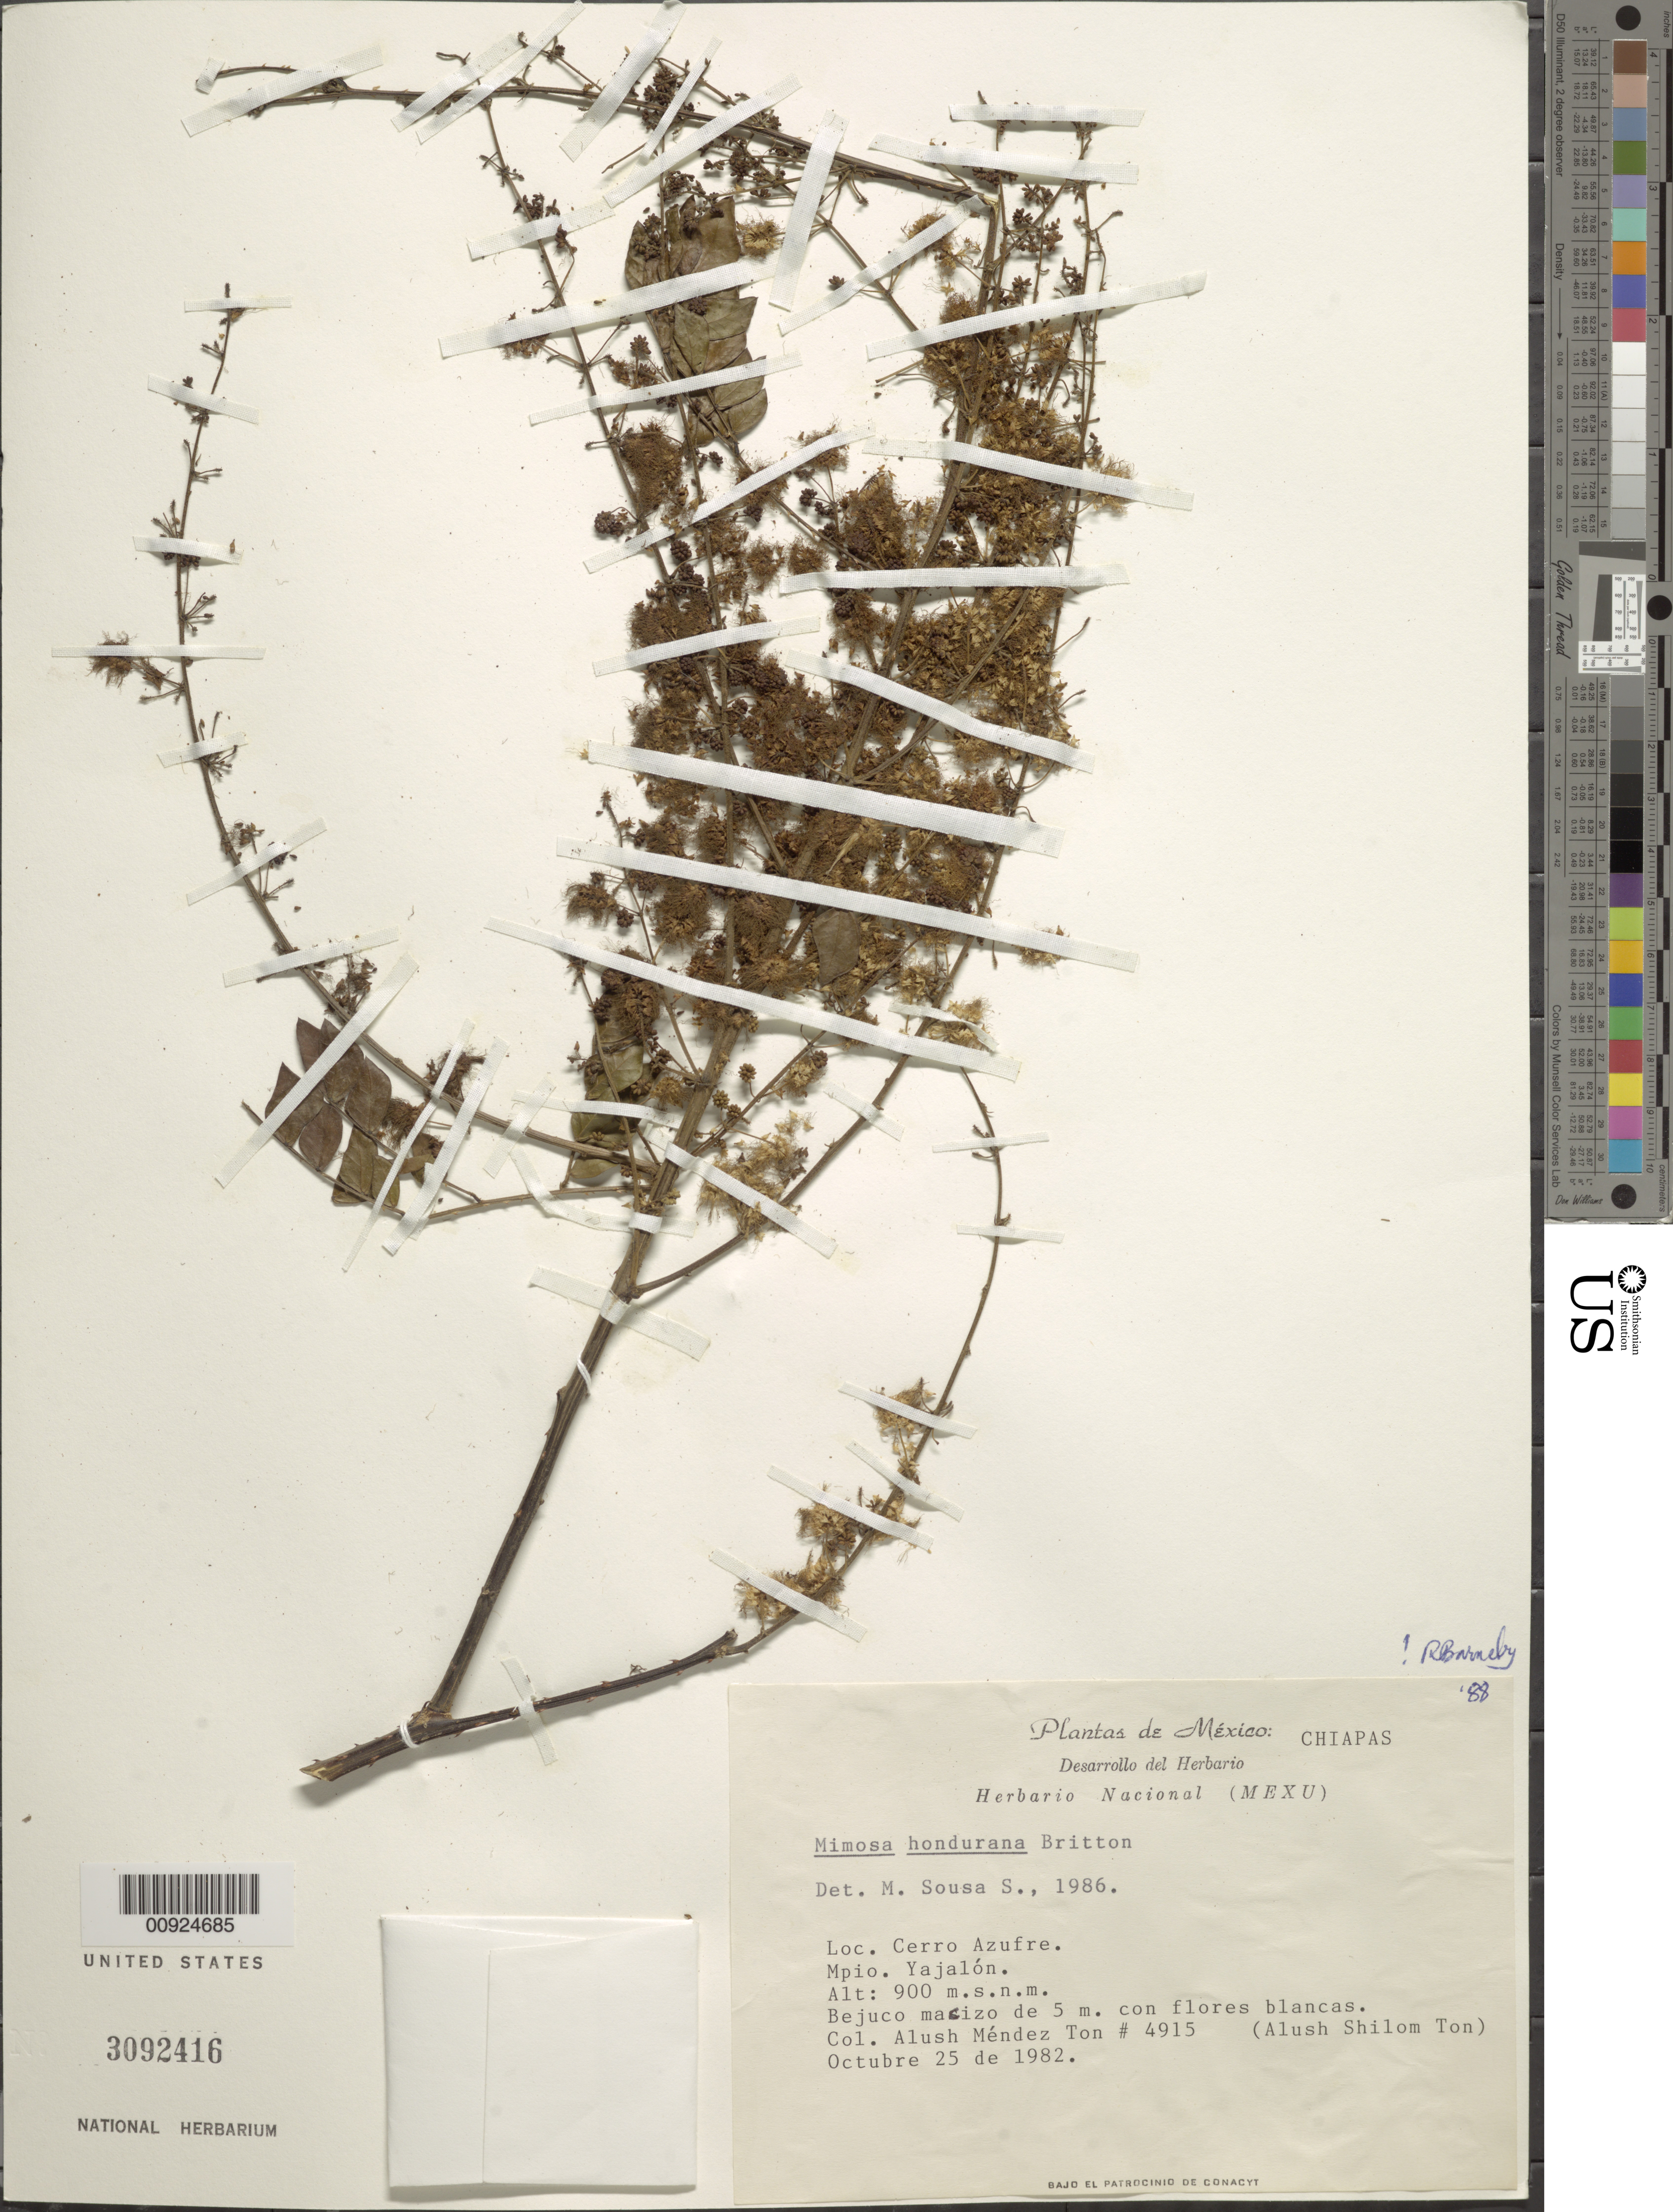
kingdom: Plantae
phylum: Tracheophyta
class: Magnoliopsida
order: Fabales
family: Fabaceae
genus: Mimosa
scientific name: Mimosa hondurana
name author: Britton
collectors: A. Méndez Ton & A. Shilom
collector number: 4915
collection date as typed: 25 Oct 1982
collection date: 1982-10-25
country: Mexico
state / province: Chiapas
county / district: Yajalón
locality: Cerro Azufre, Mpio. Yajalón, Chiapas.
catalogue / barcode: US 3092416